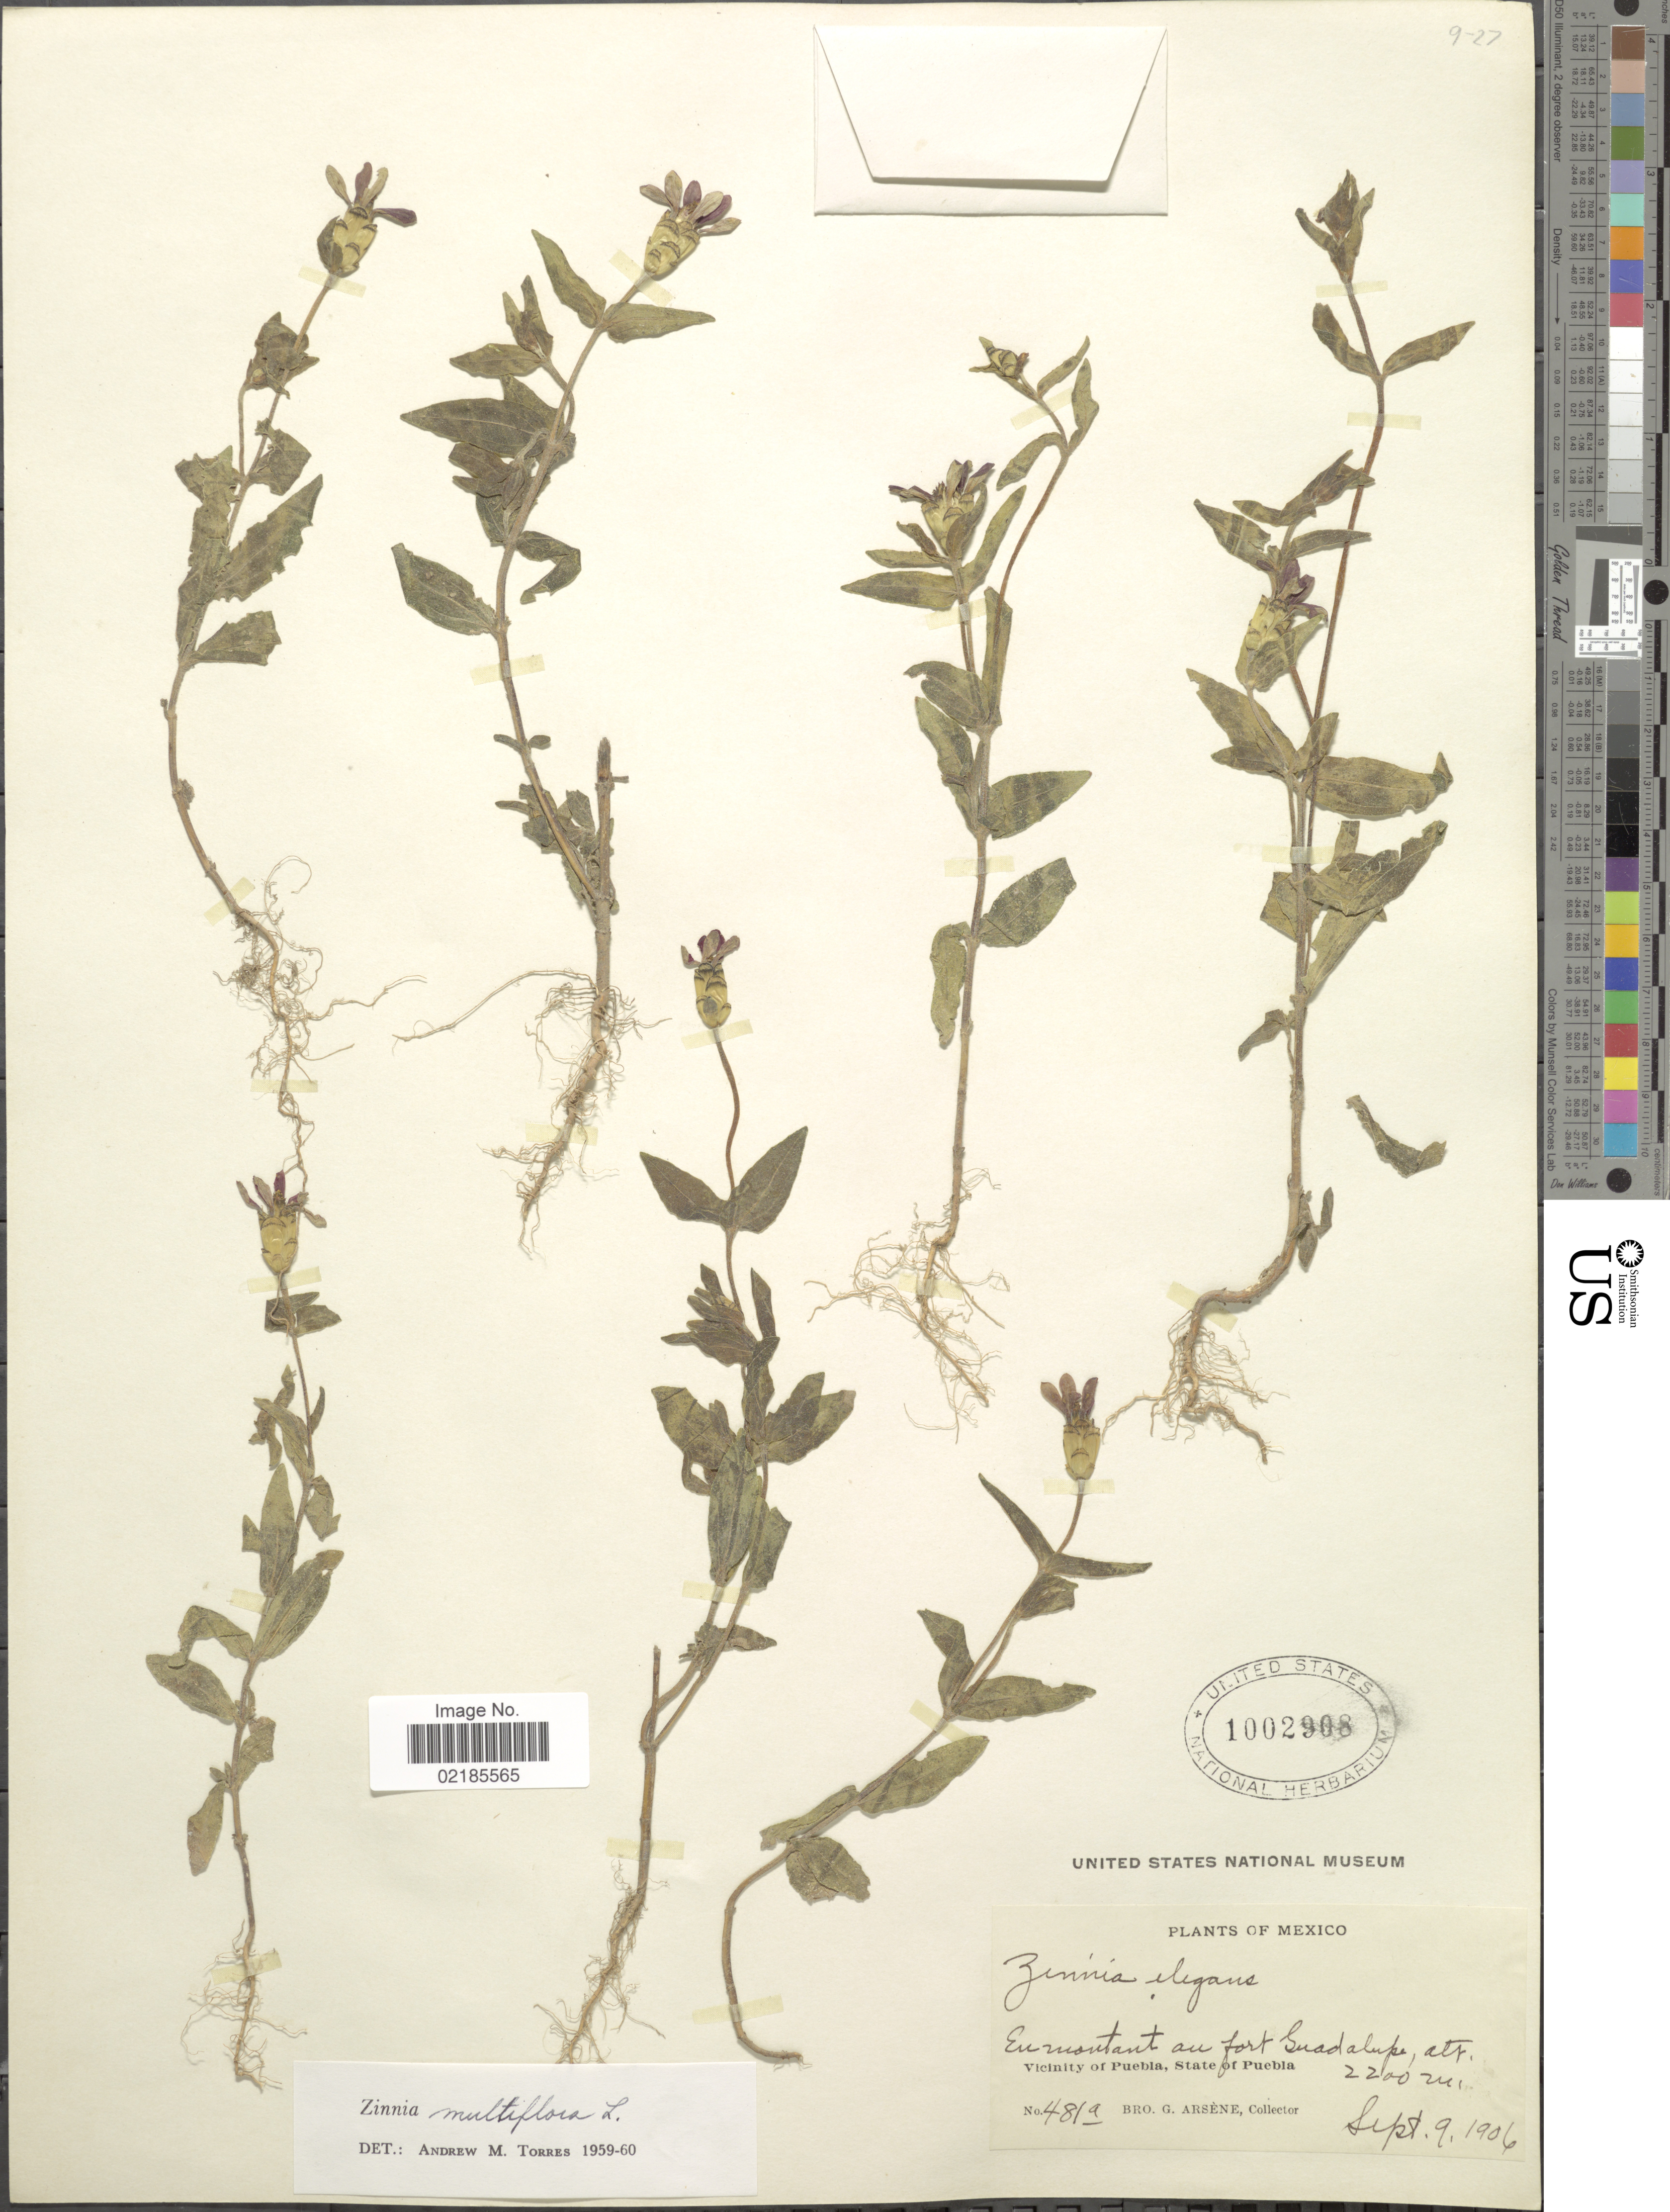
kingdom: Plantae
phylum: Tracheophyta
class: Magnoliopsida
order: Asterales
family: Asteraceae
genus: Zinnia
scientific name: Zinnia peruviana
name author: (L.) L.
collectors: Bro. G. Arsène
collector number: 481a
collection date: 1906-09-09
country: Mexico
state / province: Puebla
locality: En montant au fort Guadalupe, Vicinity of Puebla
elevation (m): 2200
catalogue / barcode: US 1002908